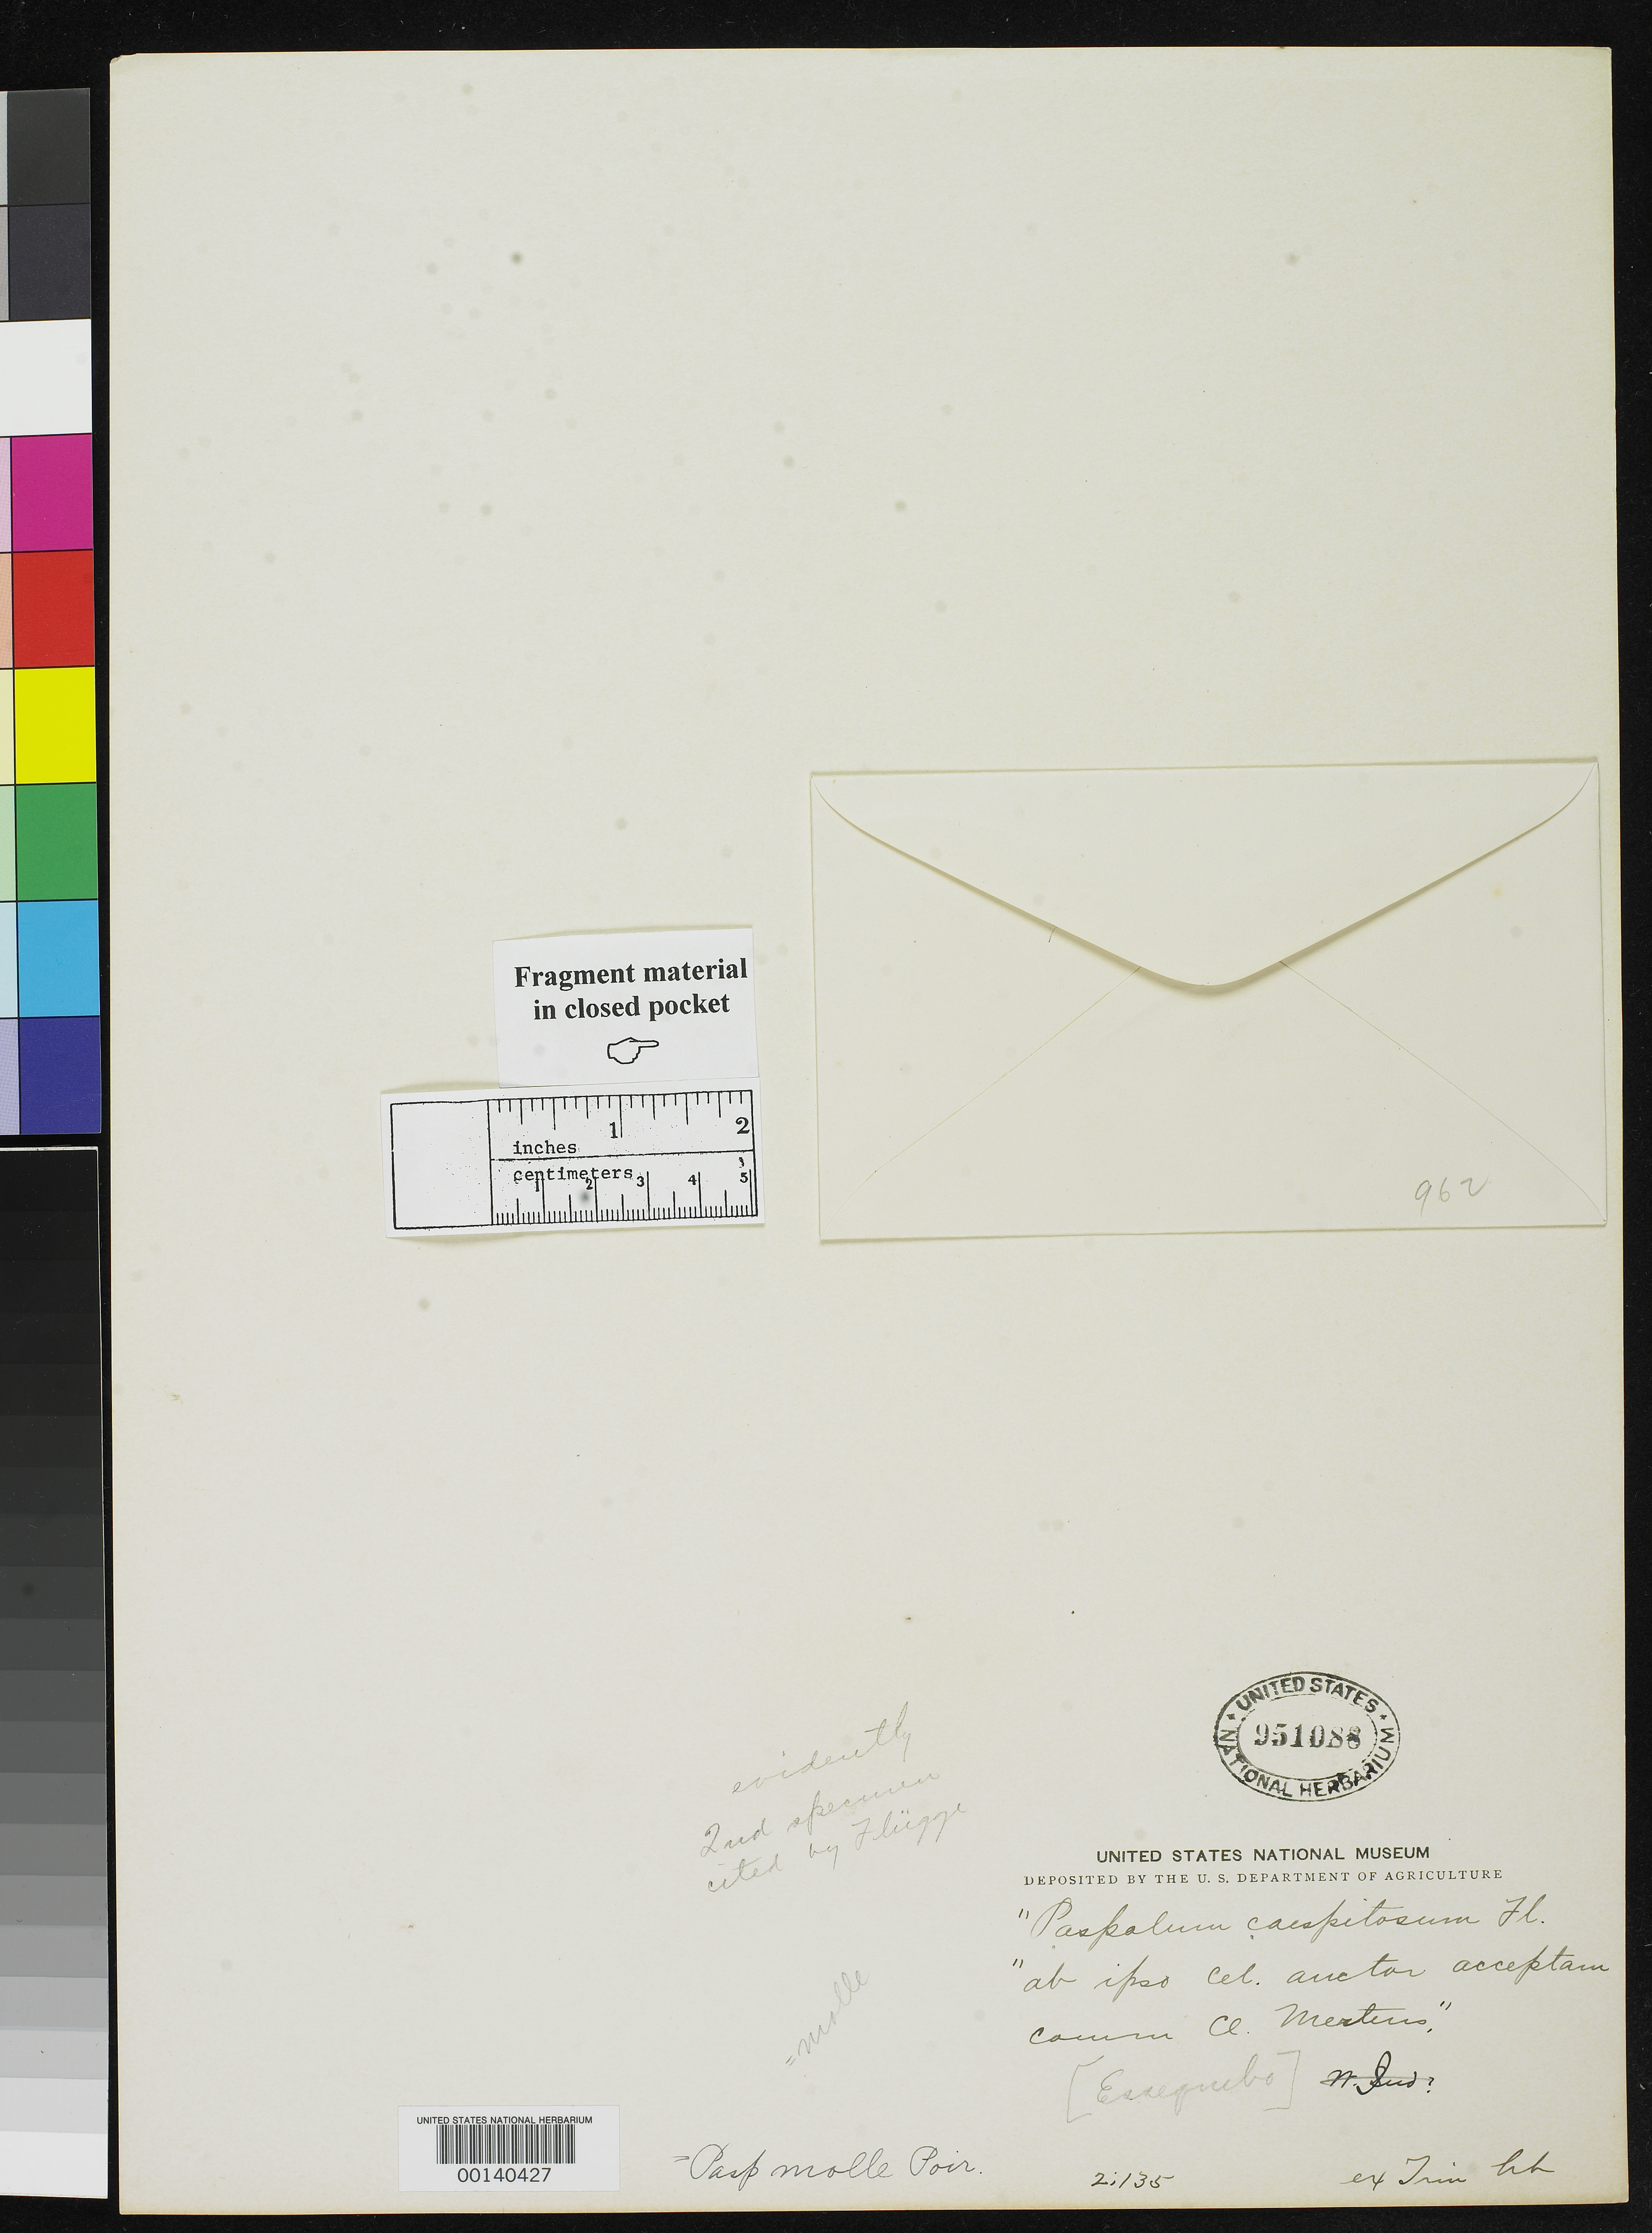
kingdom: Plantae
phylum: Tracheophyta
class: Liliopsida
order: Poales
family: Poaceae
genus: Paspalum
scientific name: Paspalum caespitosum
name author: Flüggé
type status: Type Fragment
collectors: P. Poiteau & P. Turpin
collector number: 1803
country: Dominican Republic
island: Hispaniola Island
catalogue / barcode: US 951088